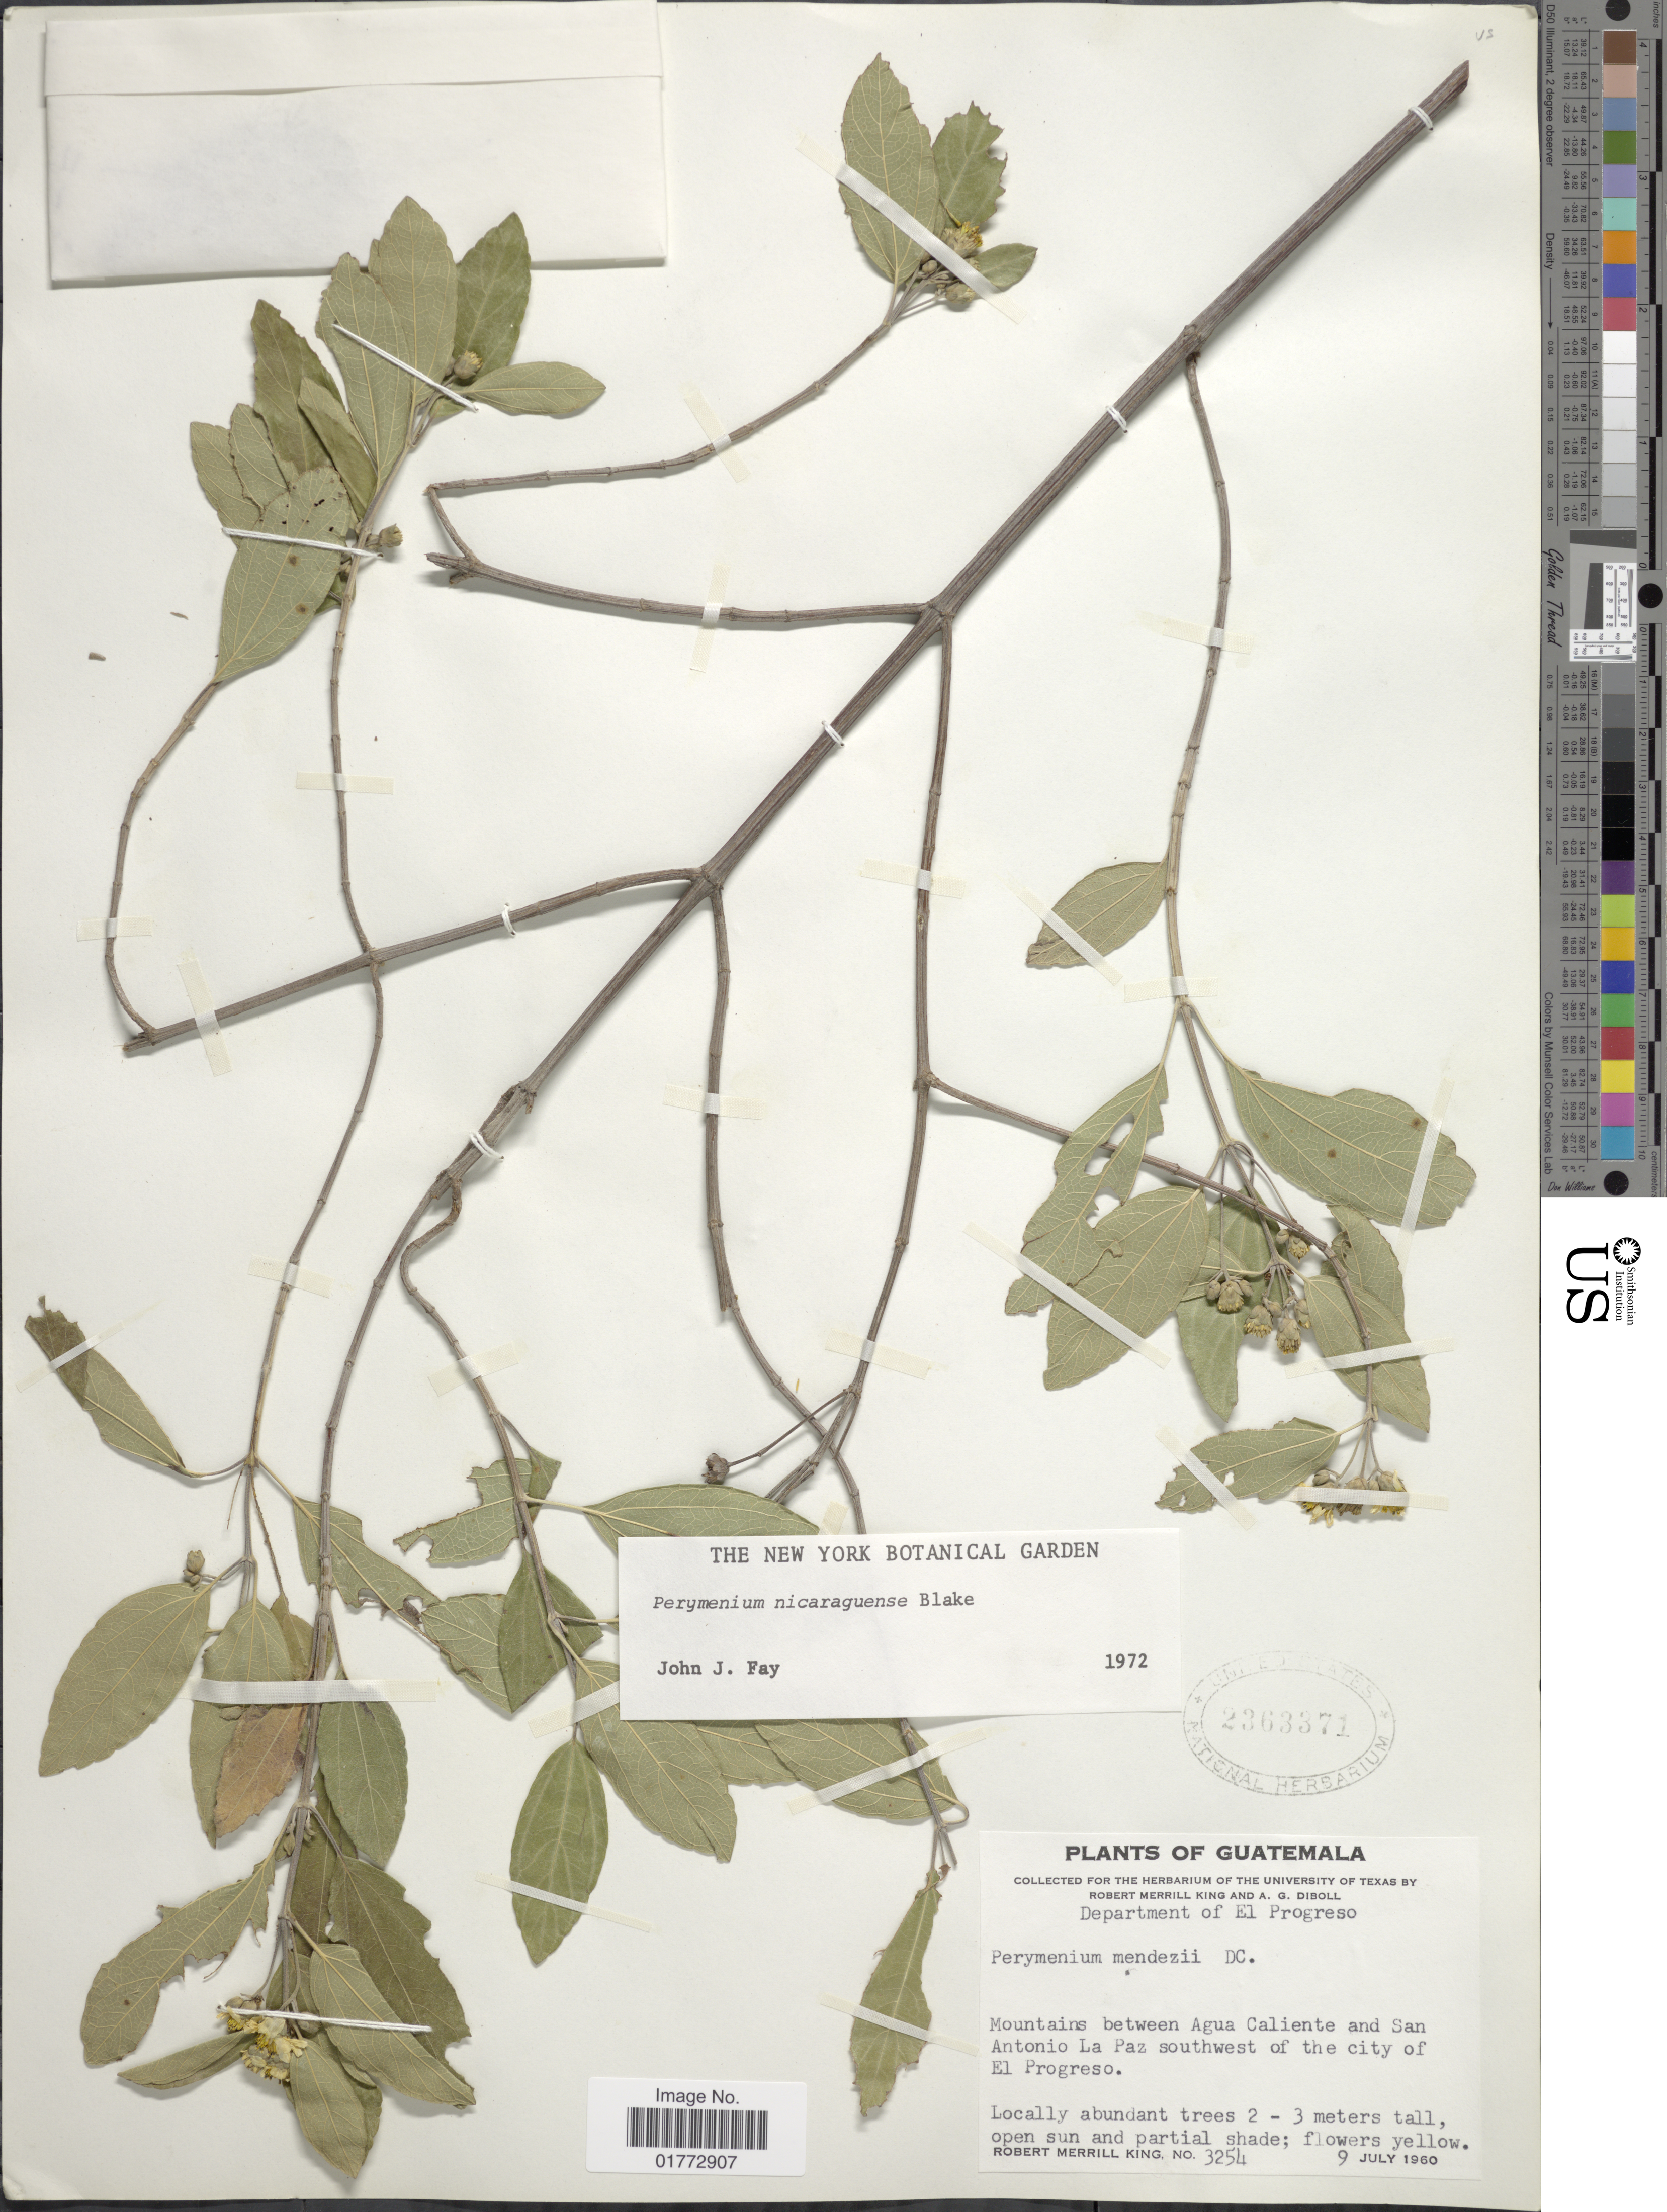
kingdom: Plantae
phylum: Tracheophyta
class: Magnoliopsida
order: Asterales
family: Asteraceae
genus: Perymenium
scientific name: Perymenium nicaraguense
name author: S.F. Blake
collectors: R. M. King & A. Diboll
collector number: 3254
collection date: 1960-07-09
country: Guatemala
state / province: El Progreso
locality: Mountains between Agua Caliente and San Antonio La Paz southwest of the city of El Progreso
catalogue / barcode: US 2363371